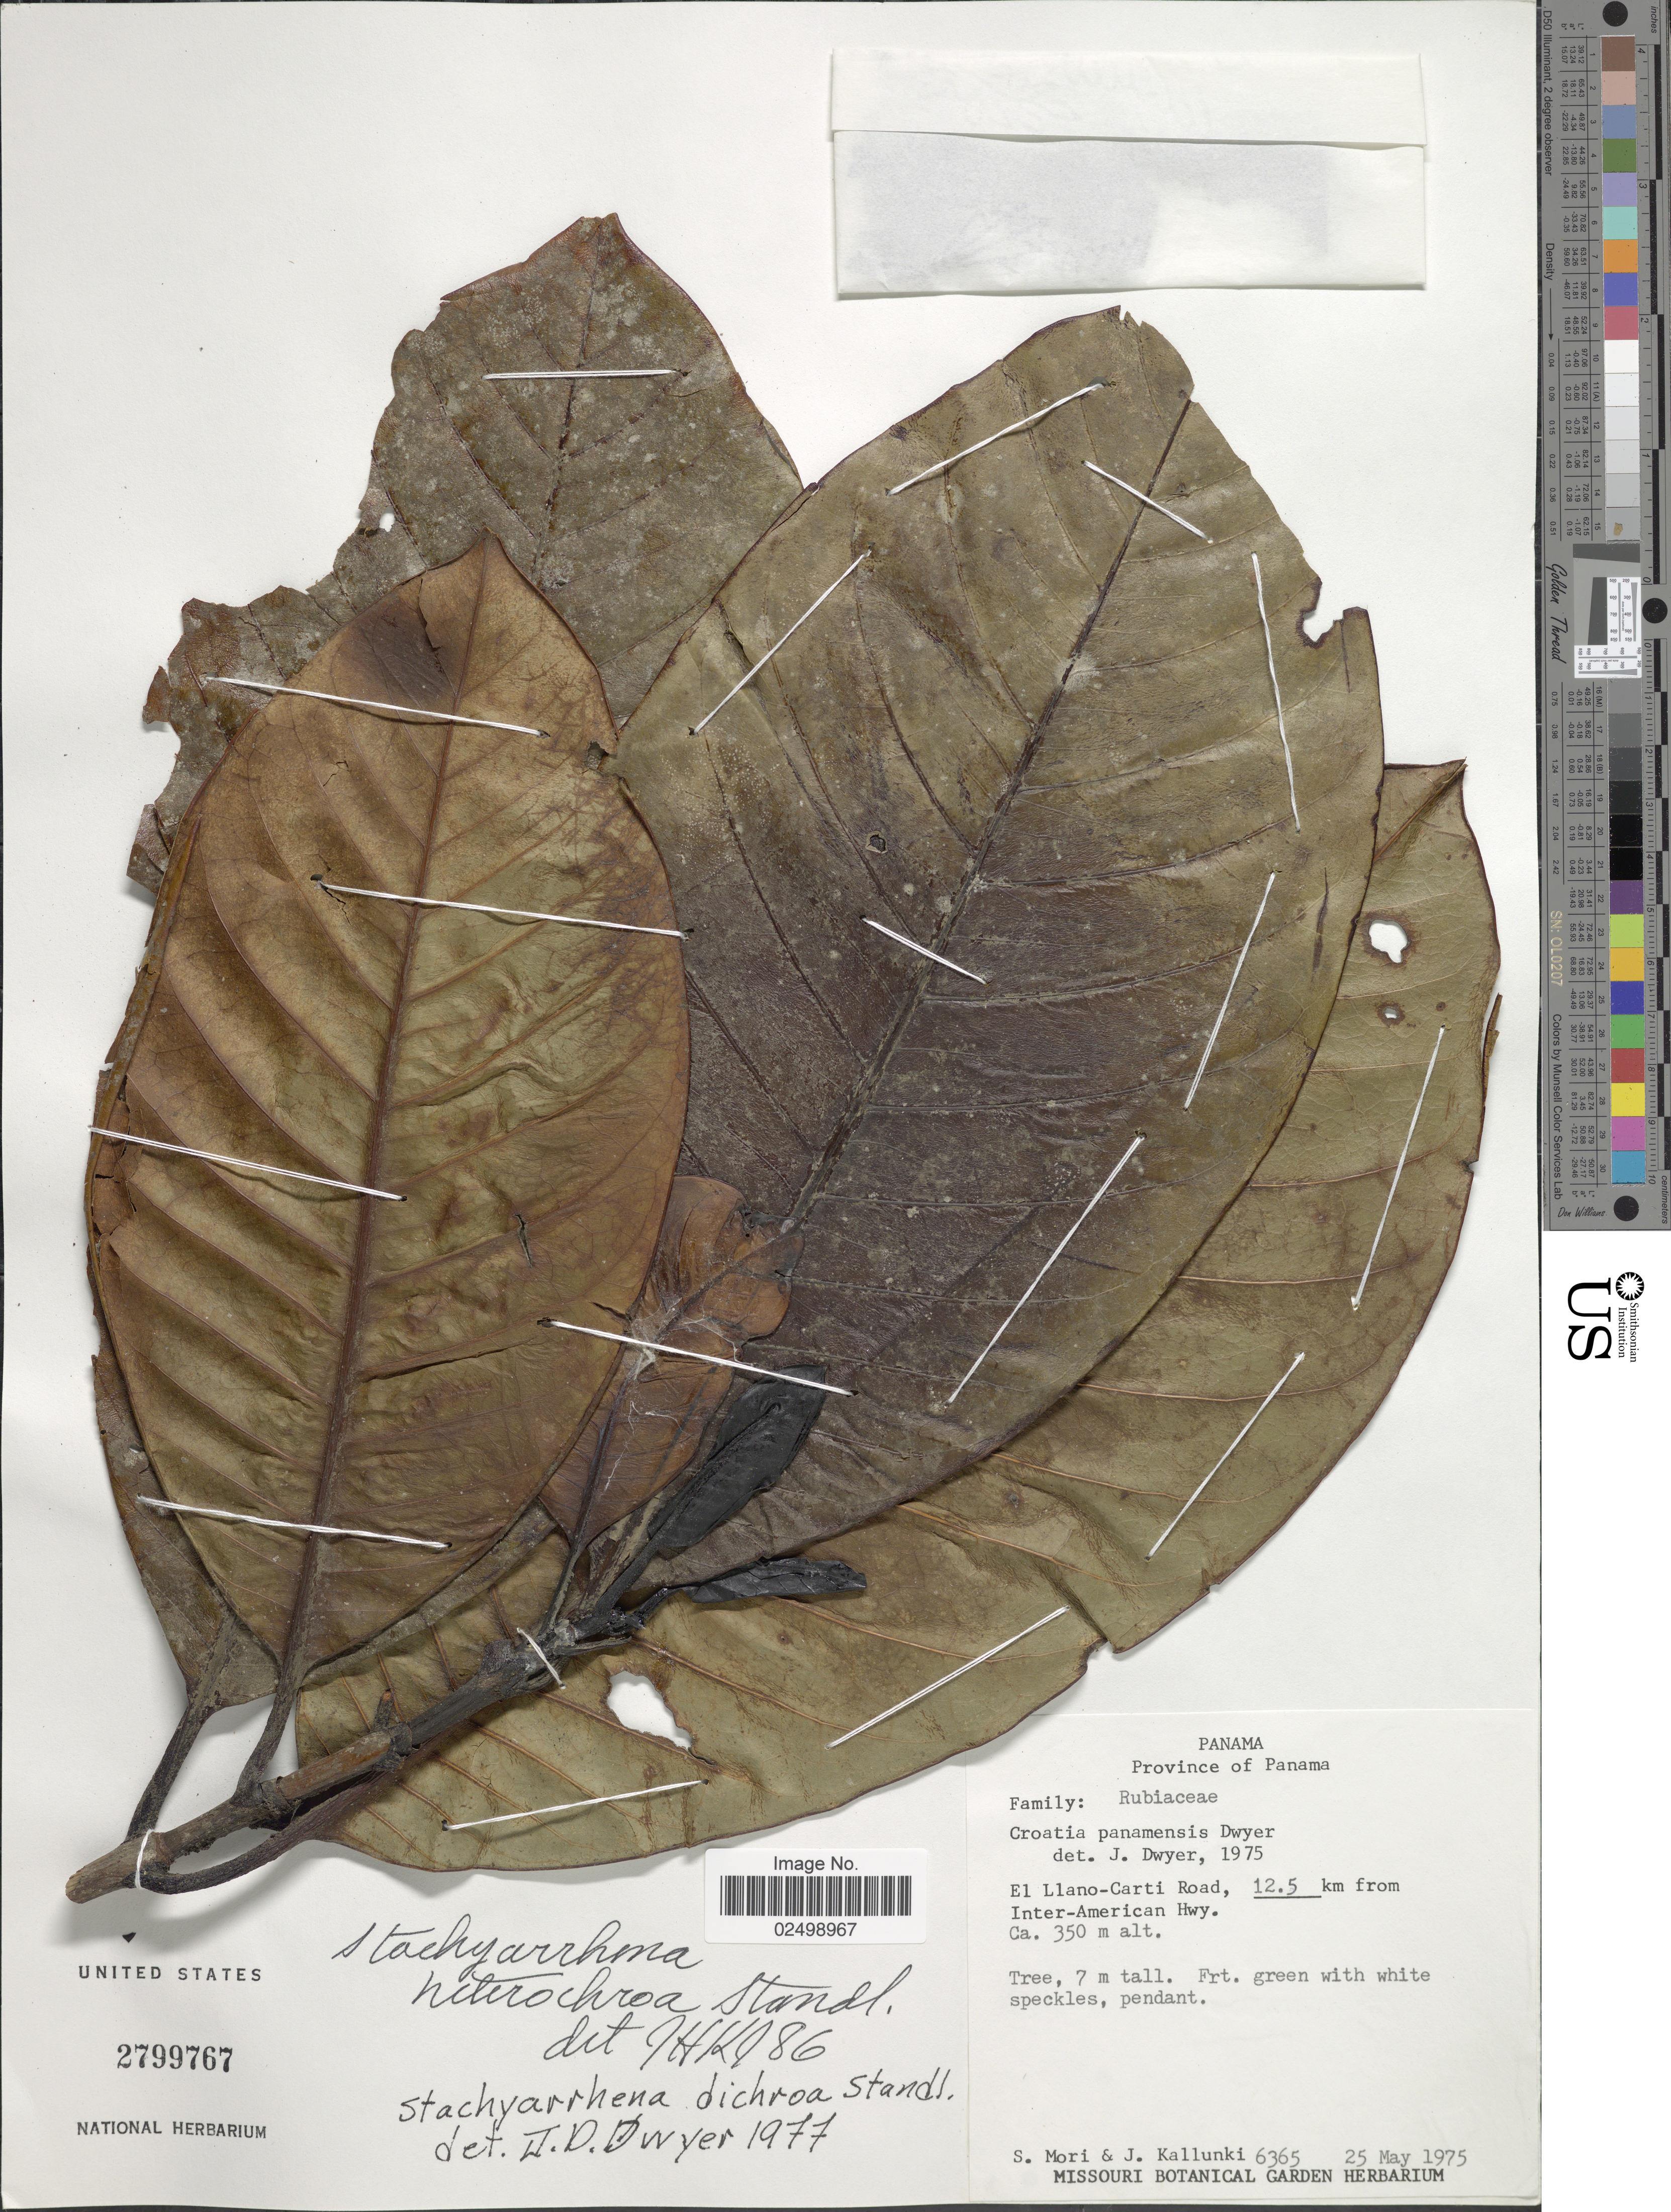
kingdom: Plantae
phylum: Tracheophyta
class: Magnoliopsida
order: Gentianales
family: Rubiaceae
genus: Stachyarrhena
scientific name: Stachyarrhena heterochroa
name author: Standl.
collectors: S. Mori & J. Kallunki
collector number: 6365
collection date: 1975-05-25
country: Panama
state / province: Panamá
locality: Province of Panama. El Llano-Carti Road, 12.5 km from Inter-American Hwy.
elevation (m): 350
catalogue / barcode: US 2799767